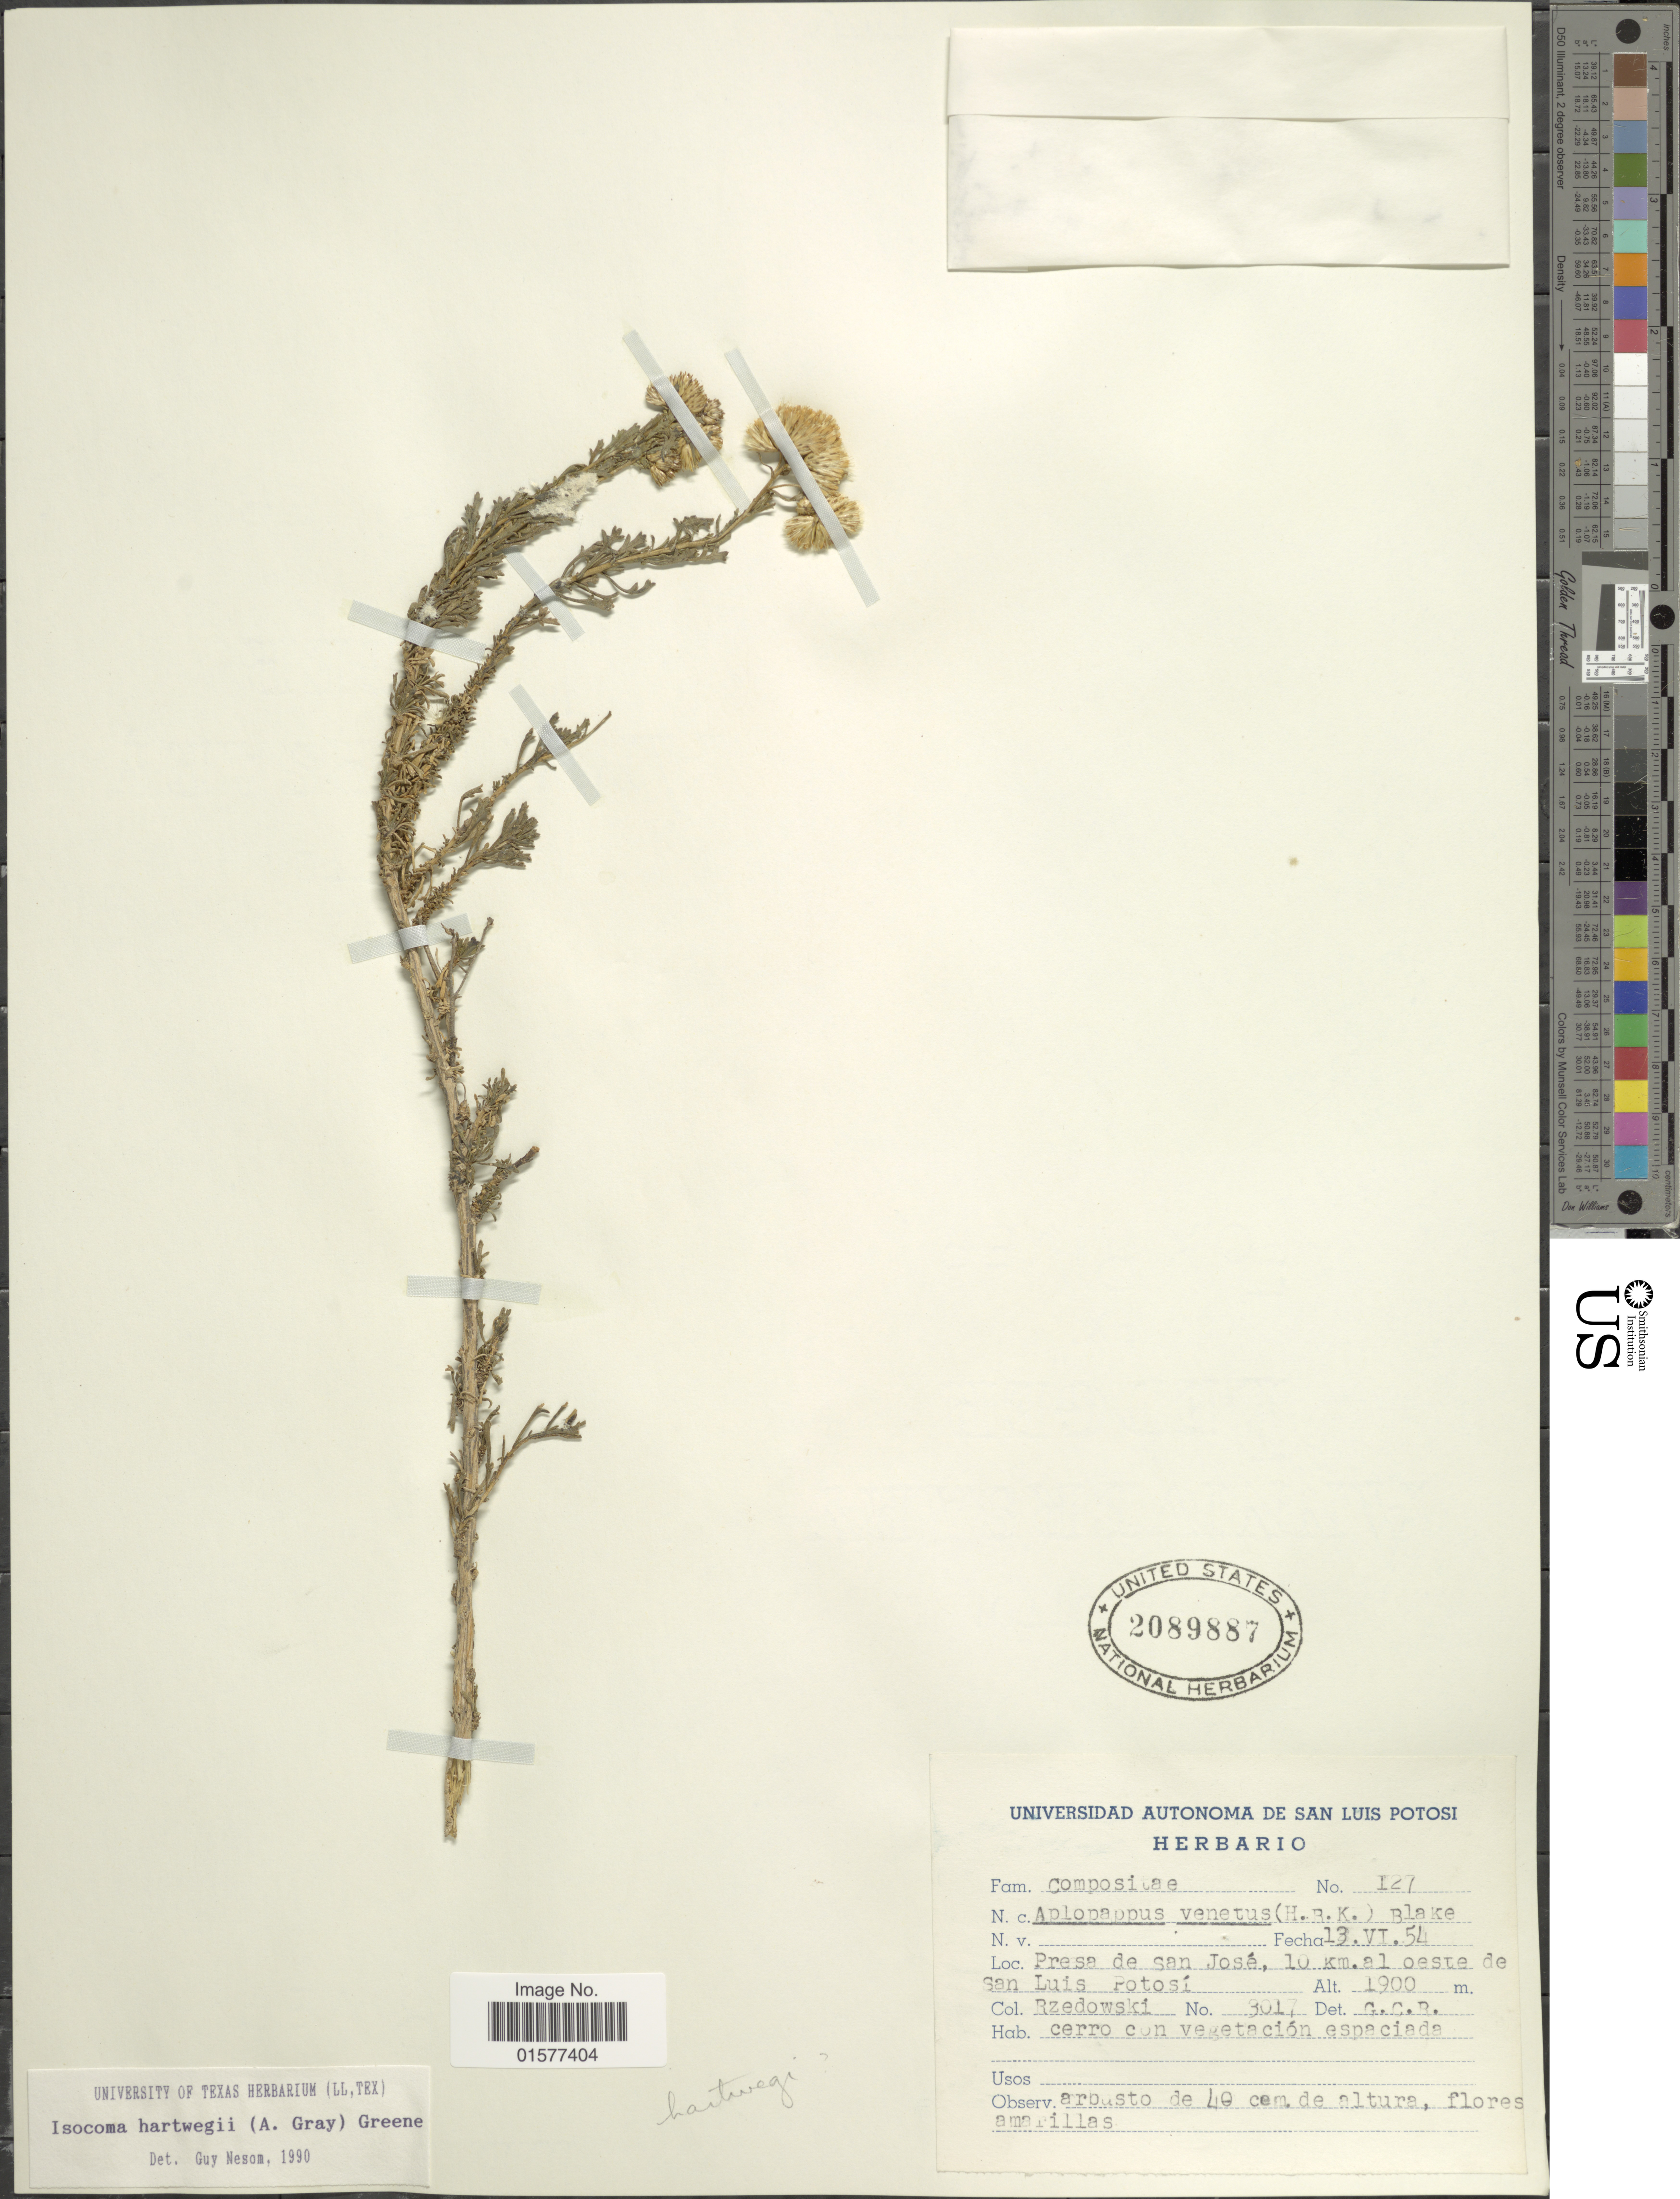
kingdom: Plantae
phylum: Tracheophyta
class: Magnoliopsida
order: Asterales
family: Asteraceae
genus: Isocoma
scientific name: Isocoma hartwegii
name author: (A. Gray) Greene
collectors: Rzedowski, --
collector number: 3017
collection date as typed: Transcribed d/m/y: 13/6/54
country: Mexico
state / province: San Luis Potosí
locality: Presa de San Jose, 10 km. al oeste de San Luis Potosi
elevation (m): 1900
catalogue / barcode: US 2089887